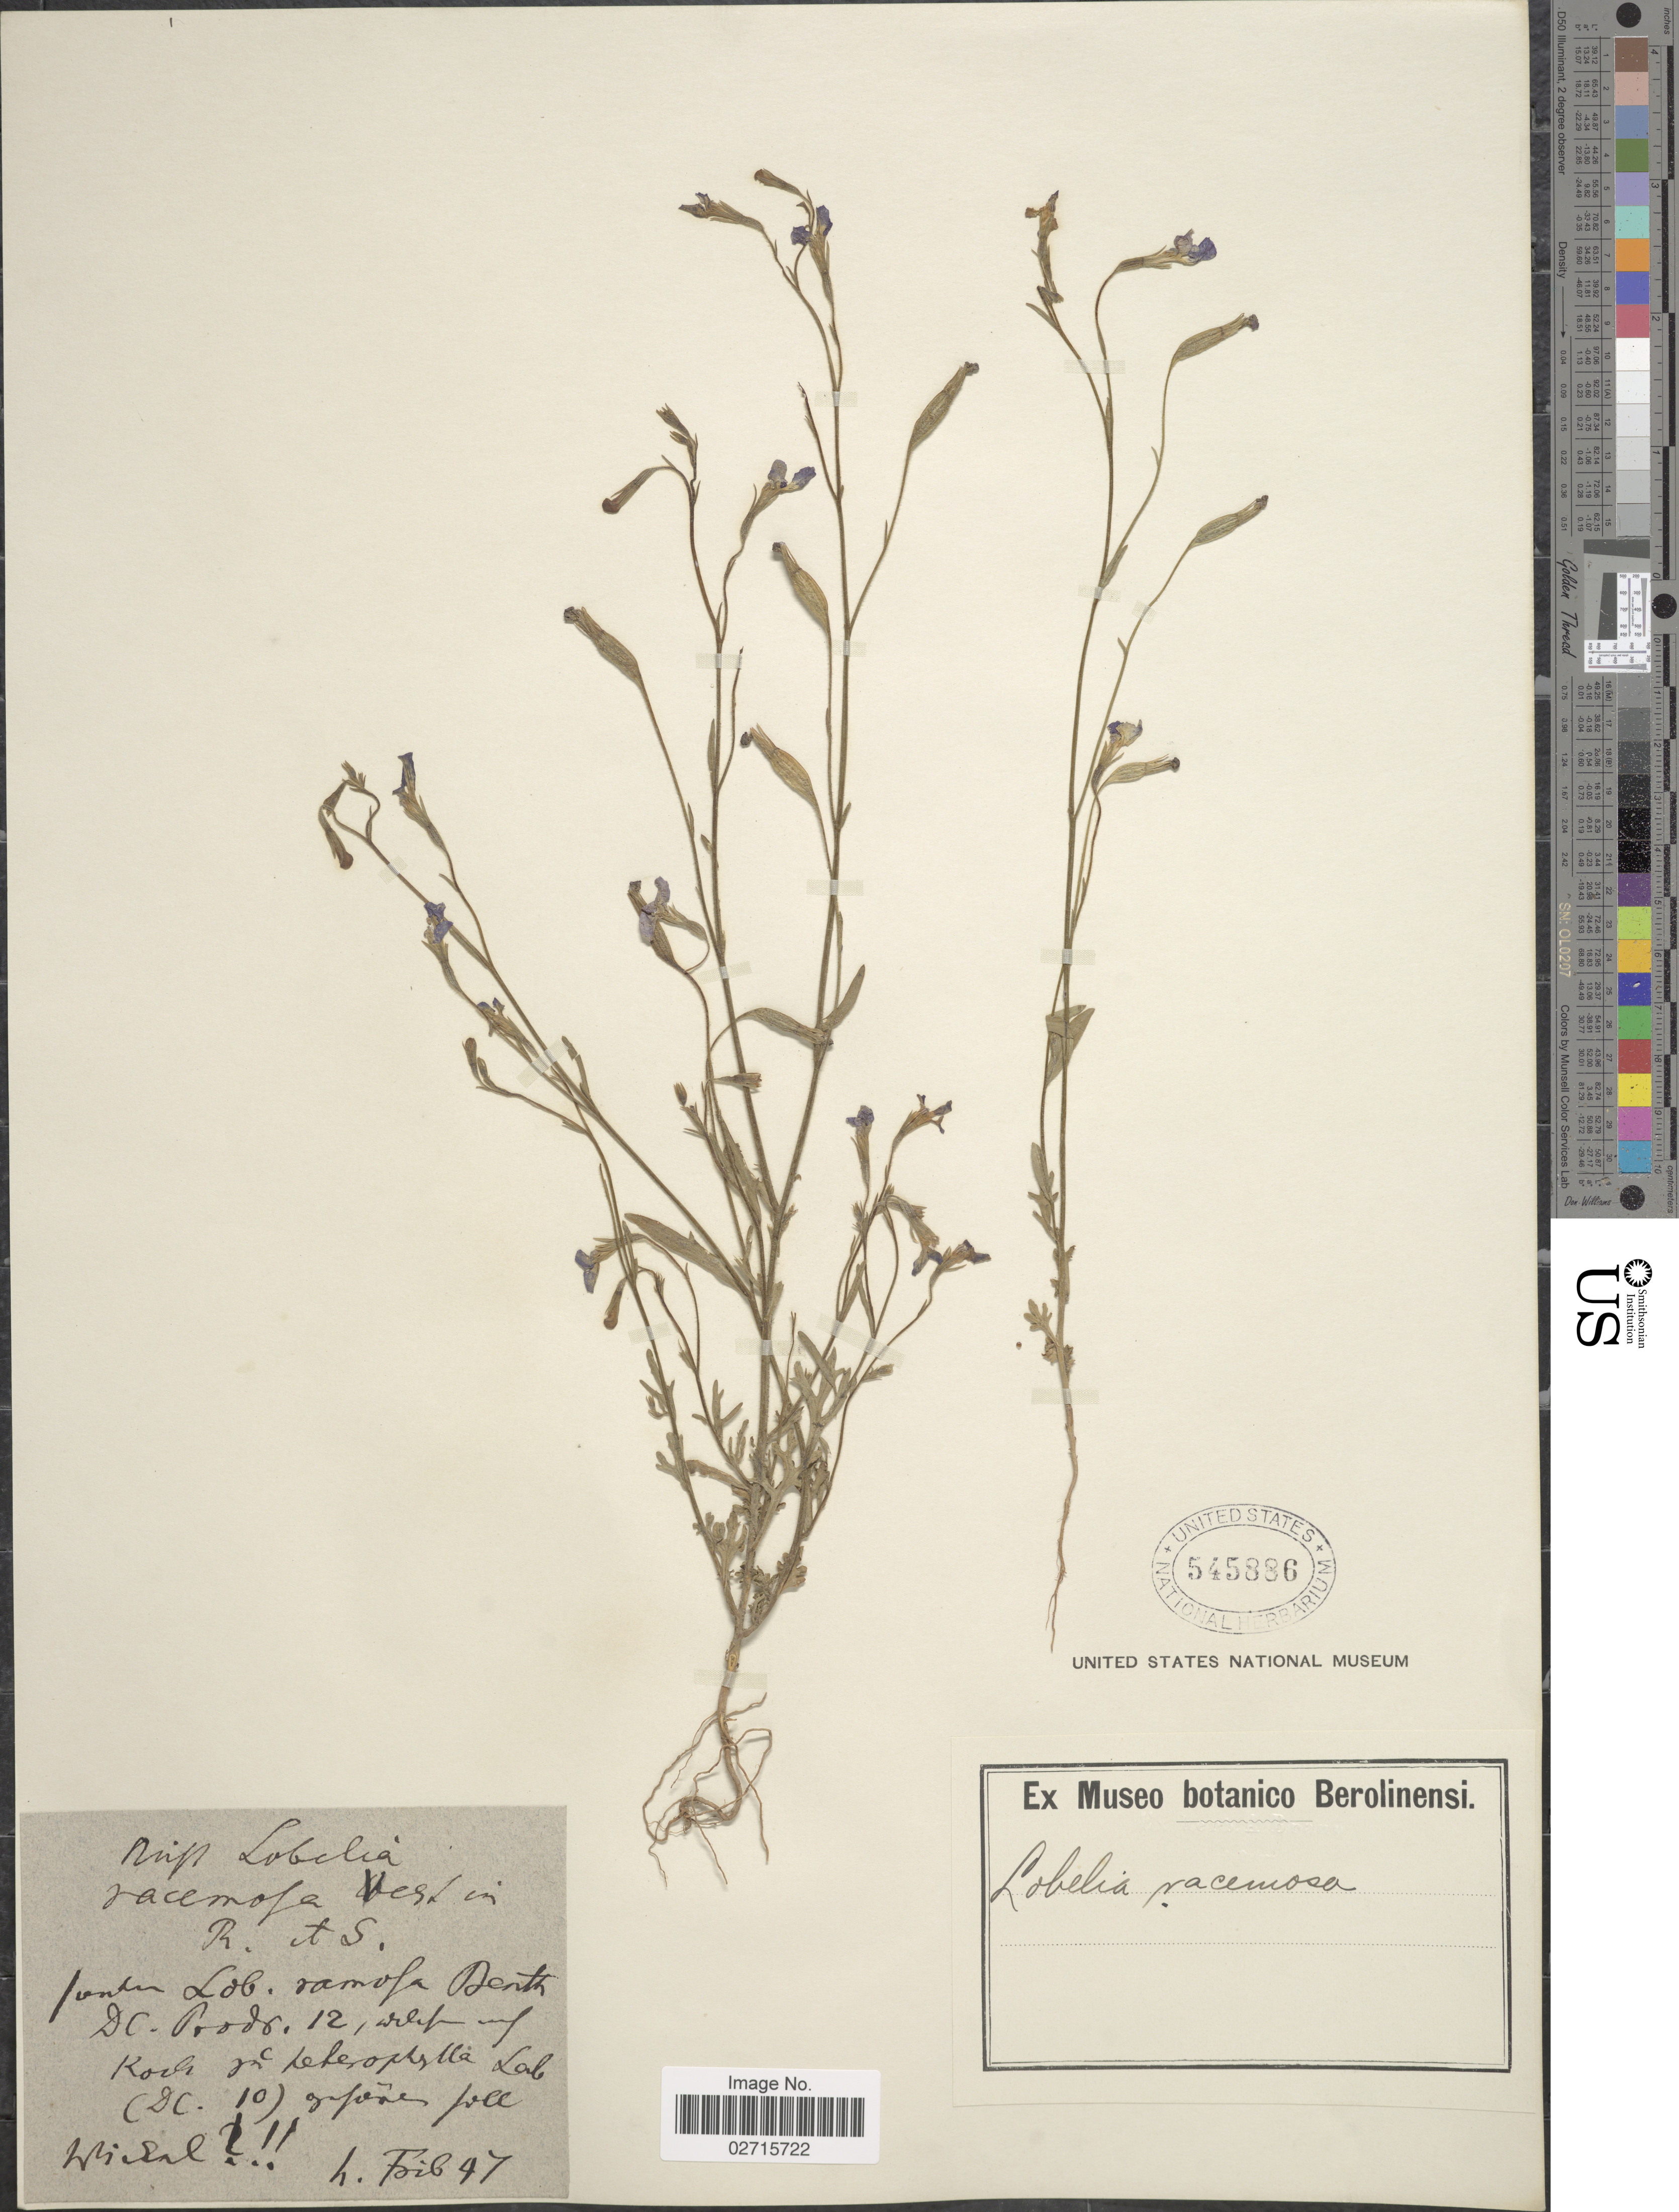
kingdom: Plantae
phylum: Tracheophyta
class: Magnoliopsida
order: Asterales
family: Campanulaceae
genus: Lobelia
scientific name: Lobelia racemosa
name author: Vest ex Schult.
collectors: ex Museo Botanico Berolinensi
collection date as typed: Transcribed d/m/y: /2/47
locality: Gafones foll Wiedal [interpreted] [unsure placement]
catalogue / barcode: US 545886